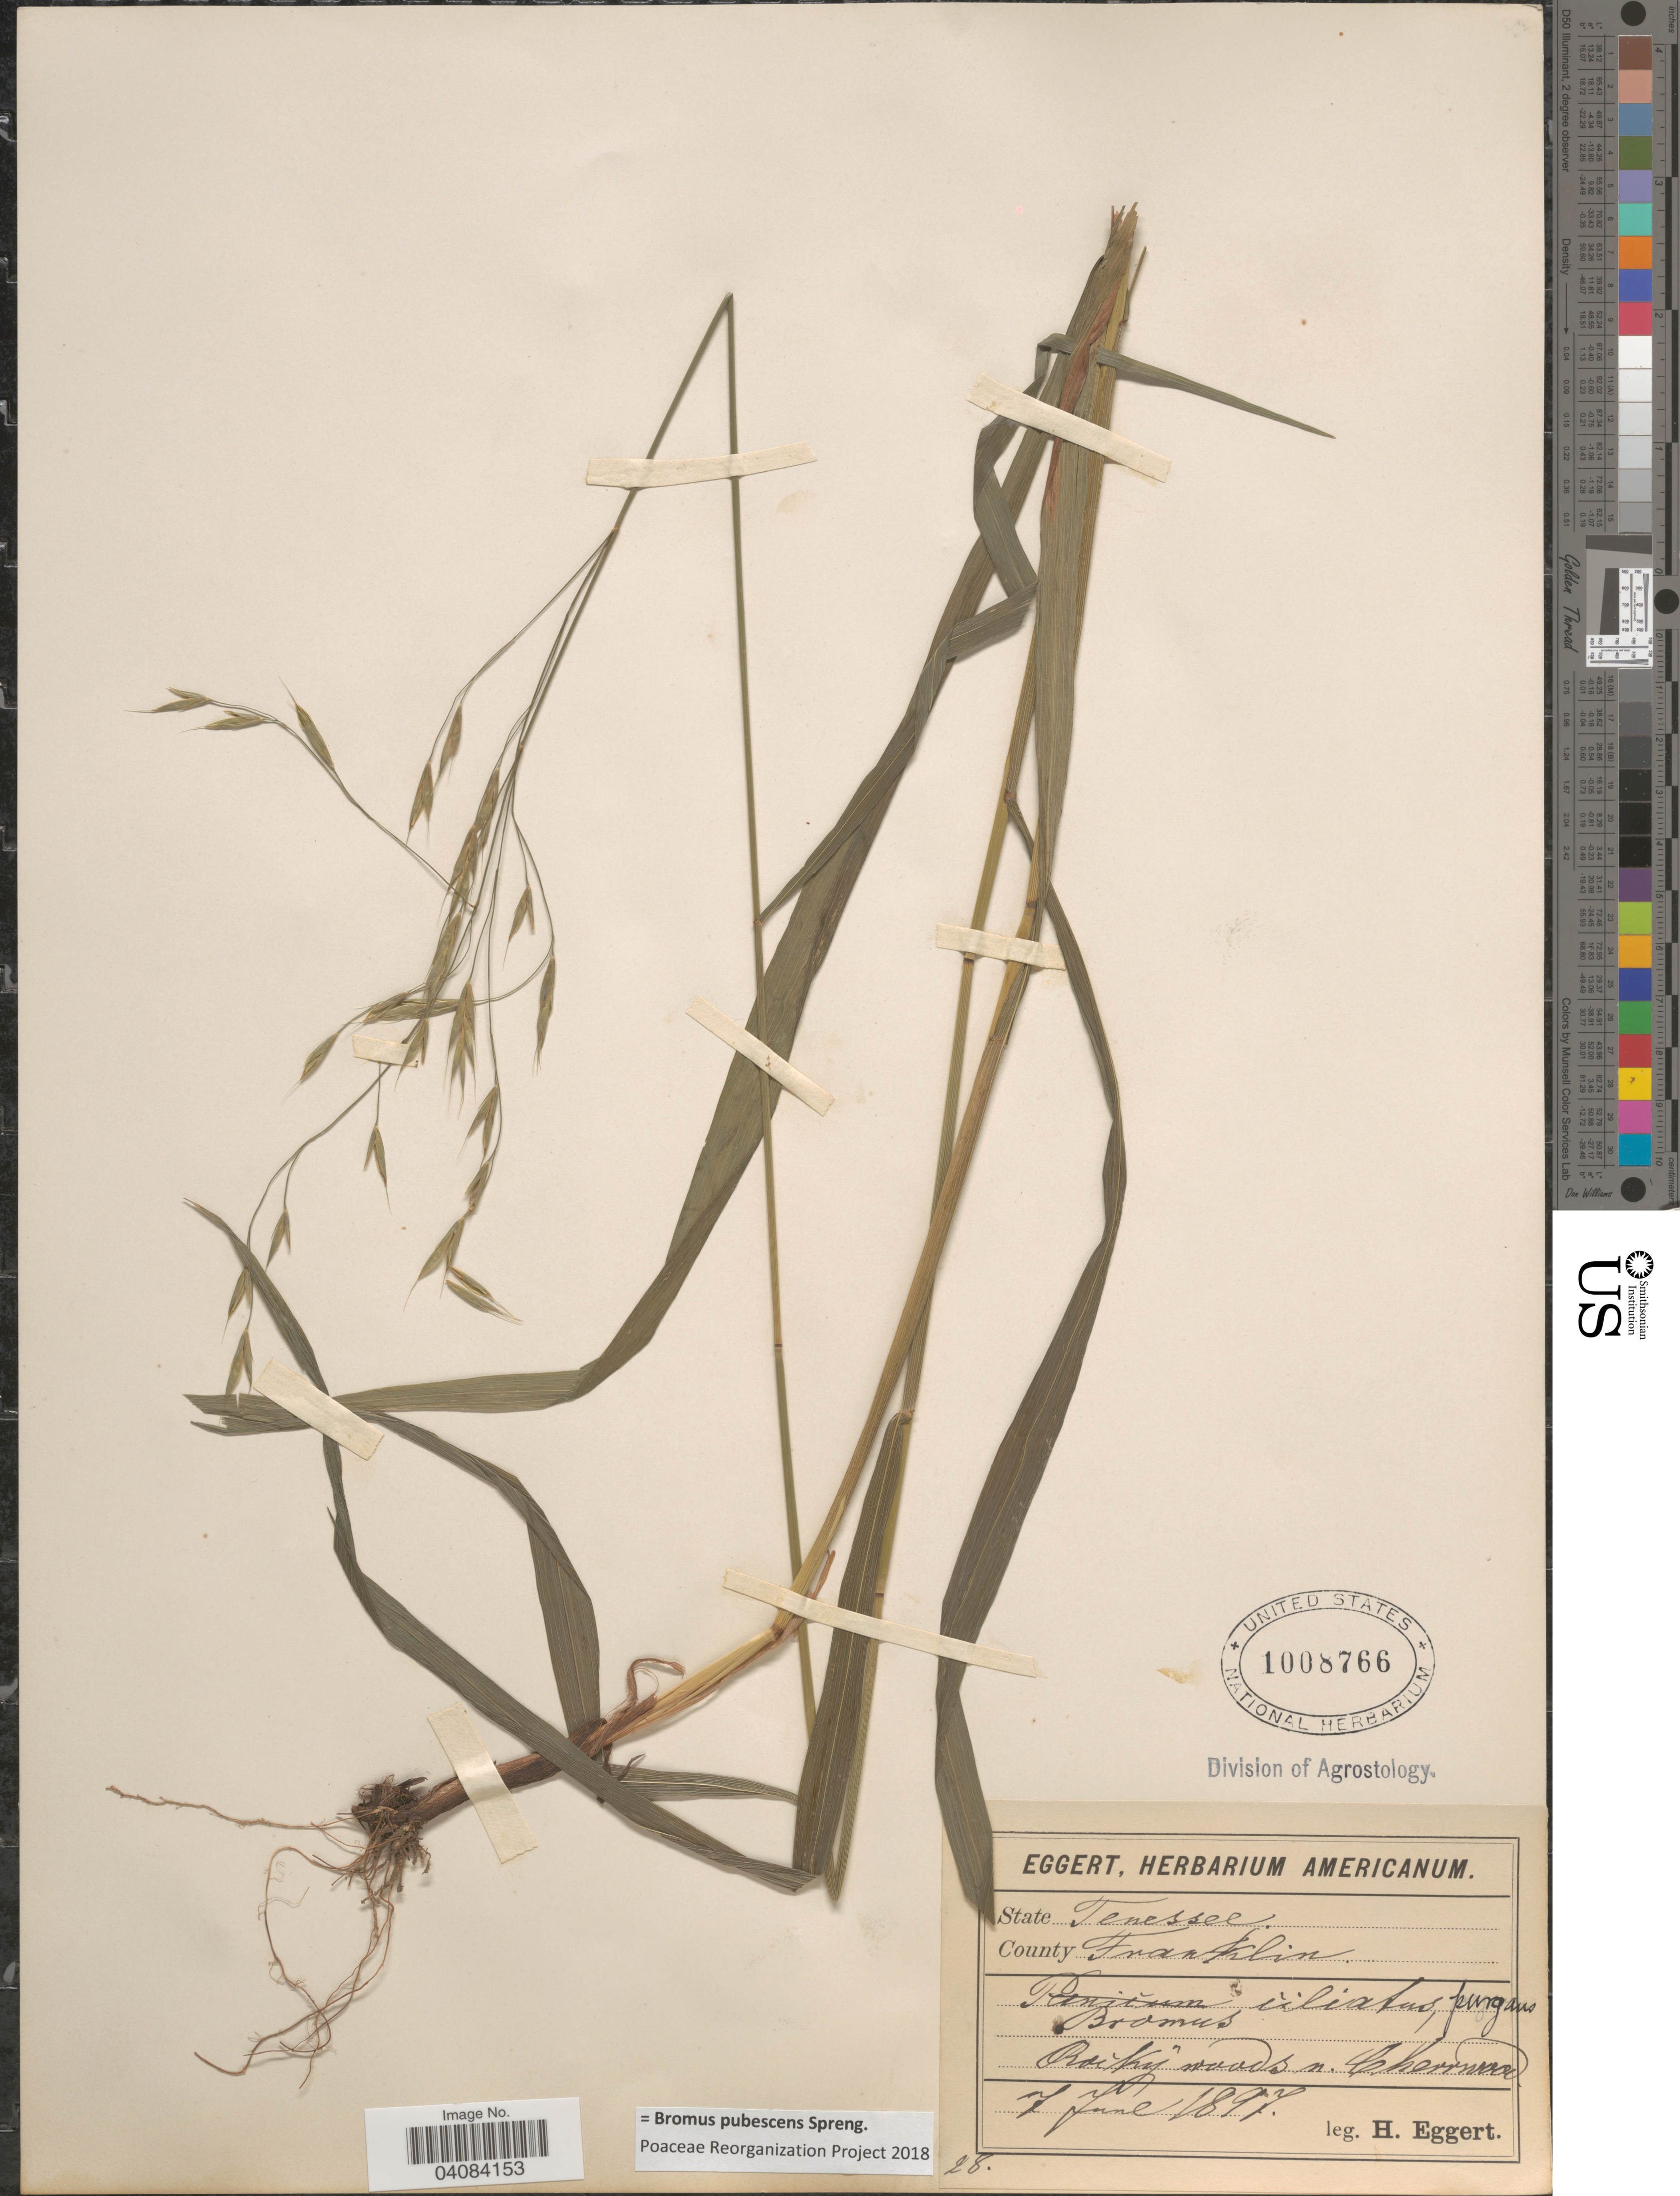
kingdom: Plantae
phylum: Tracheophyta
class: Liliopsida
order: Poales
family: Poaceae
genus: Bromus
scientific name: Bromus pubescens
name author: Muhl. ex Willd.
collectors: H. Eggert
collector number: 28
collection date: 1897-06-07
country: United States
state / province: Tennessee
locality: County Franklin. Rocky woods n. Cherrywood.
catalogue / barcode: US 1008766